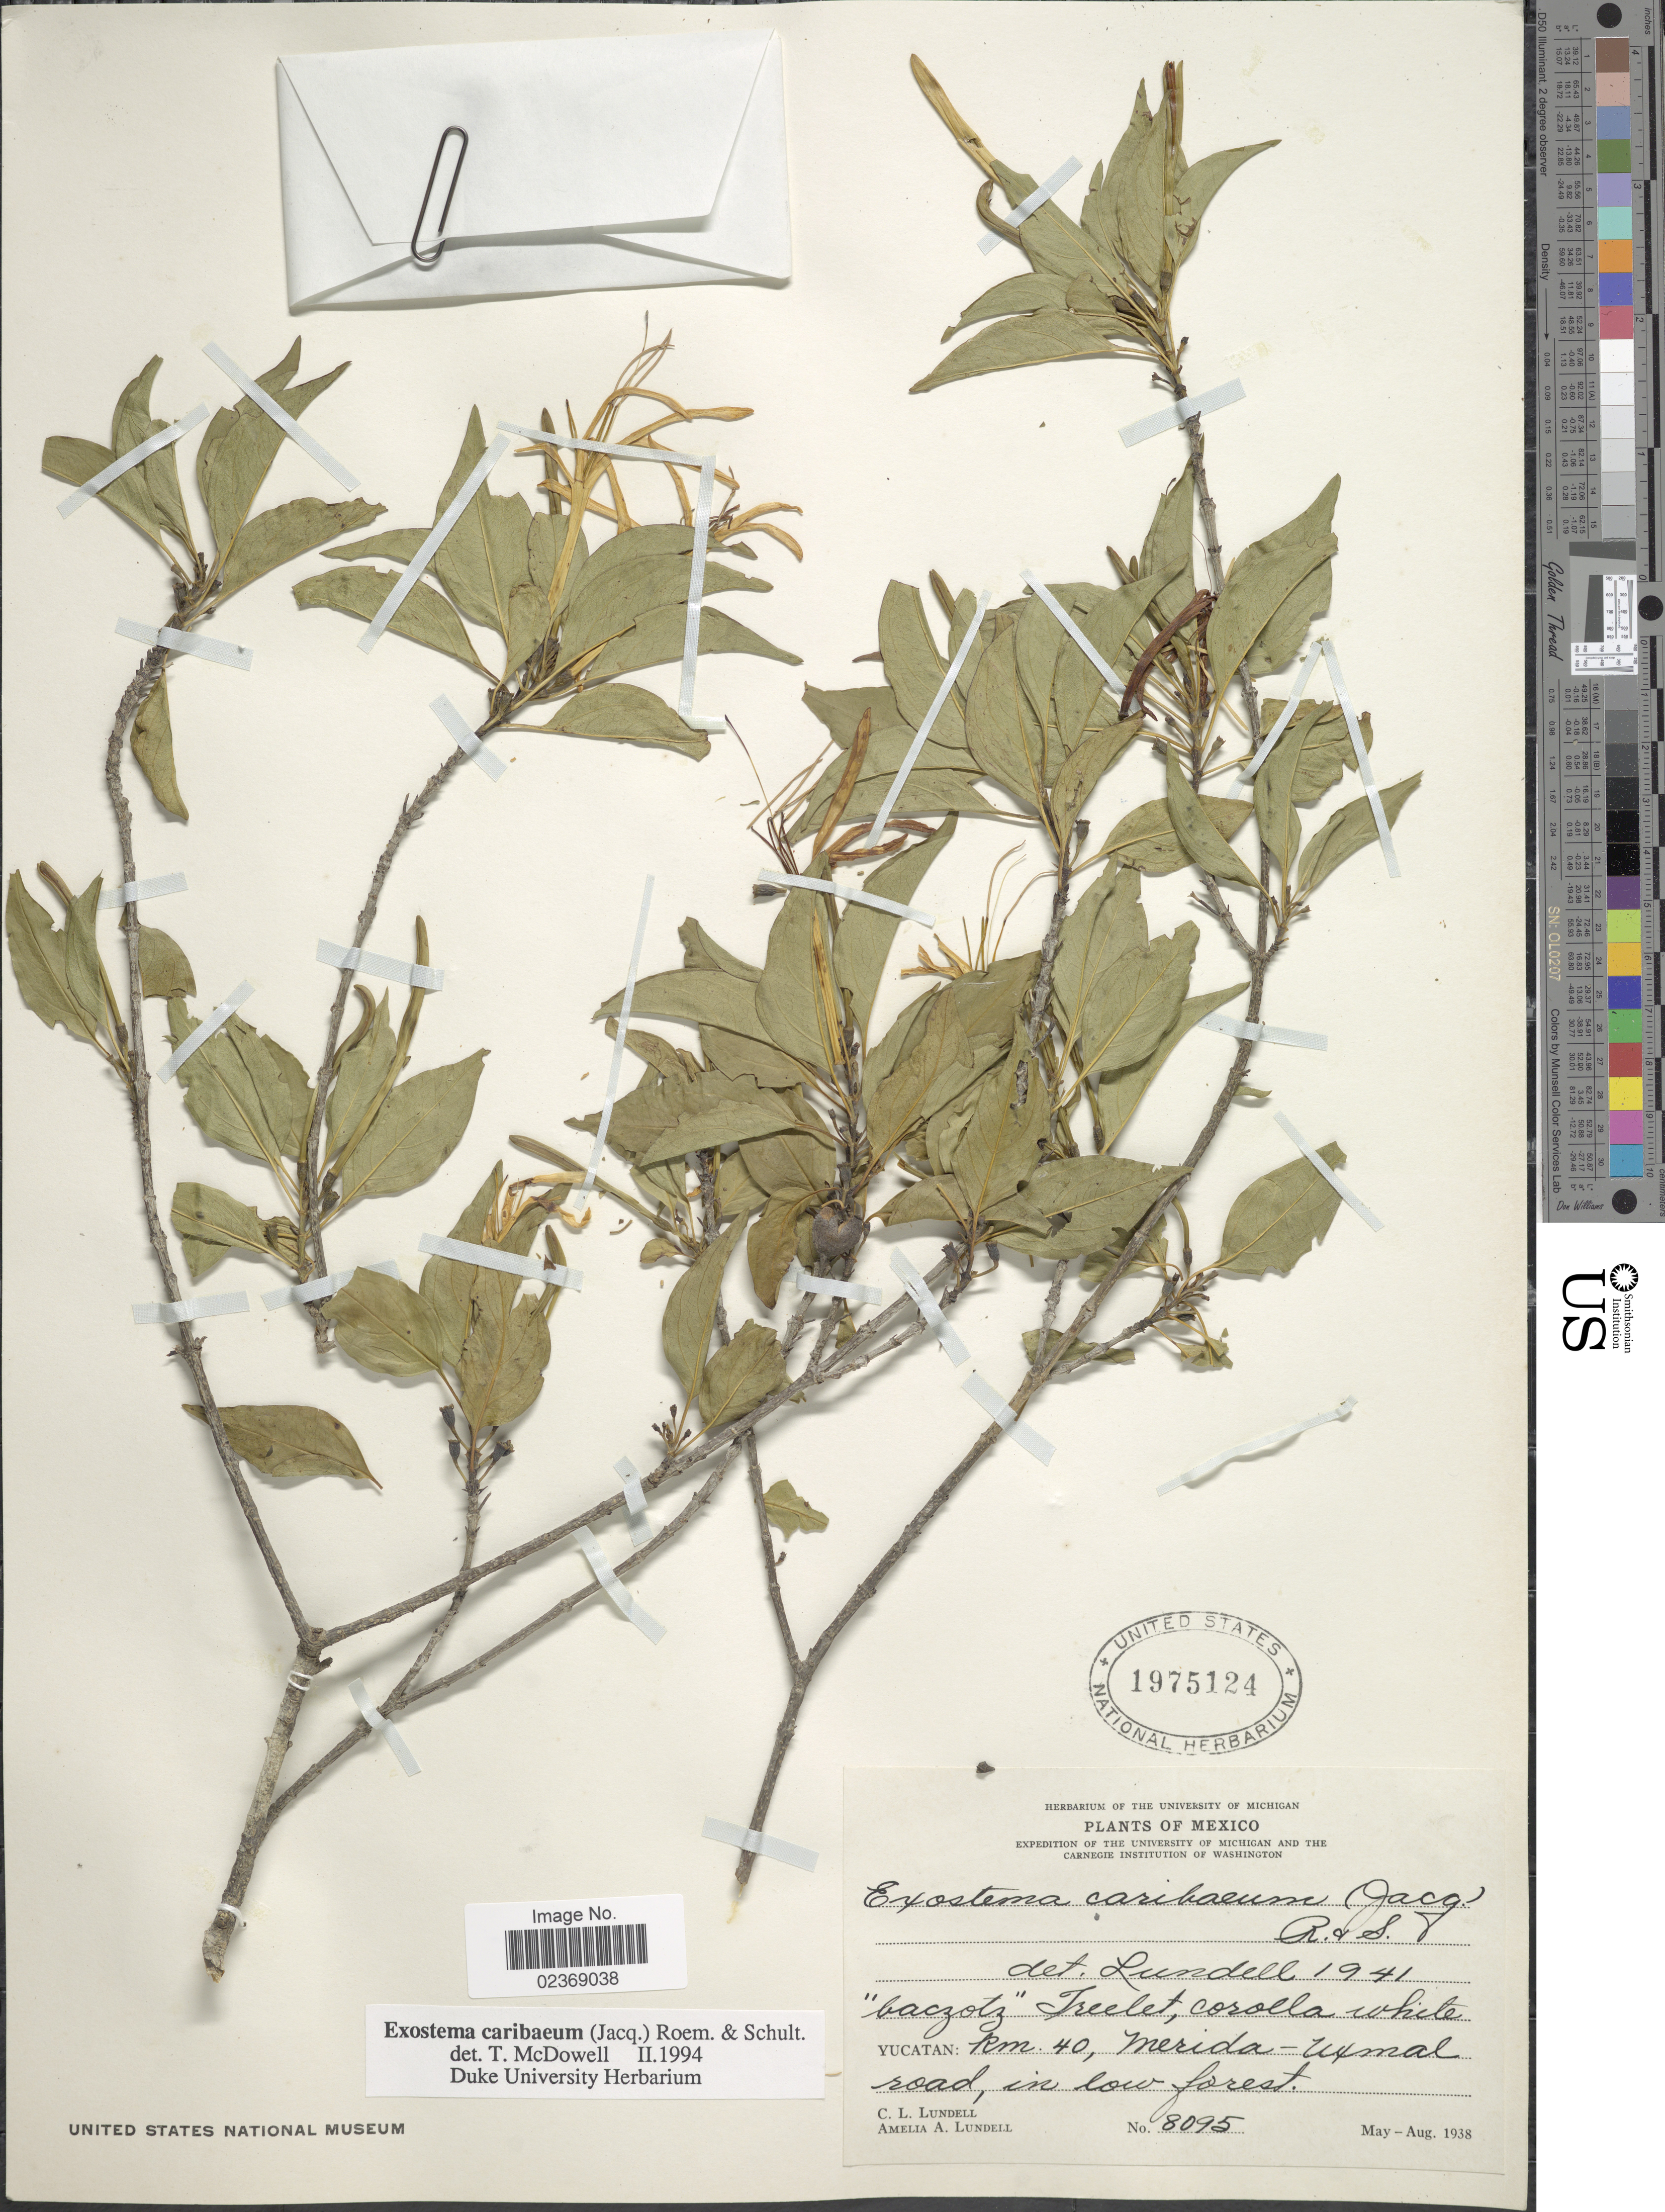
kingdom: Plantae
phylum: Tracheophyta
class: Magnoliopsida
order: Gentianales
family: Rubiaceae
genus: Exostema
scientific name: Exostema caribaeum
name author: (Jacq.) Roem. & Schult.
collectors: C. L. Lundell & A. A. Lundell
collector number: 8095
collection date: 1938-05/1938-08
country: Mexico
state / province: Yucatán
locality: Km 40, Merida-Uxmal road, in low forest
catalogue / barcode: US 1975124